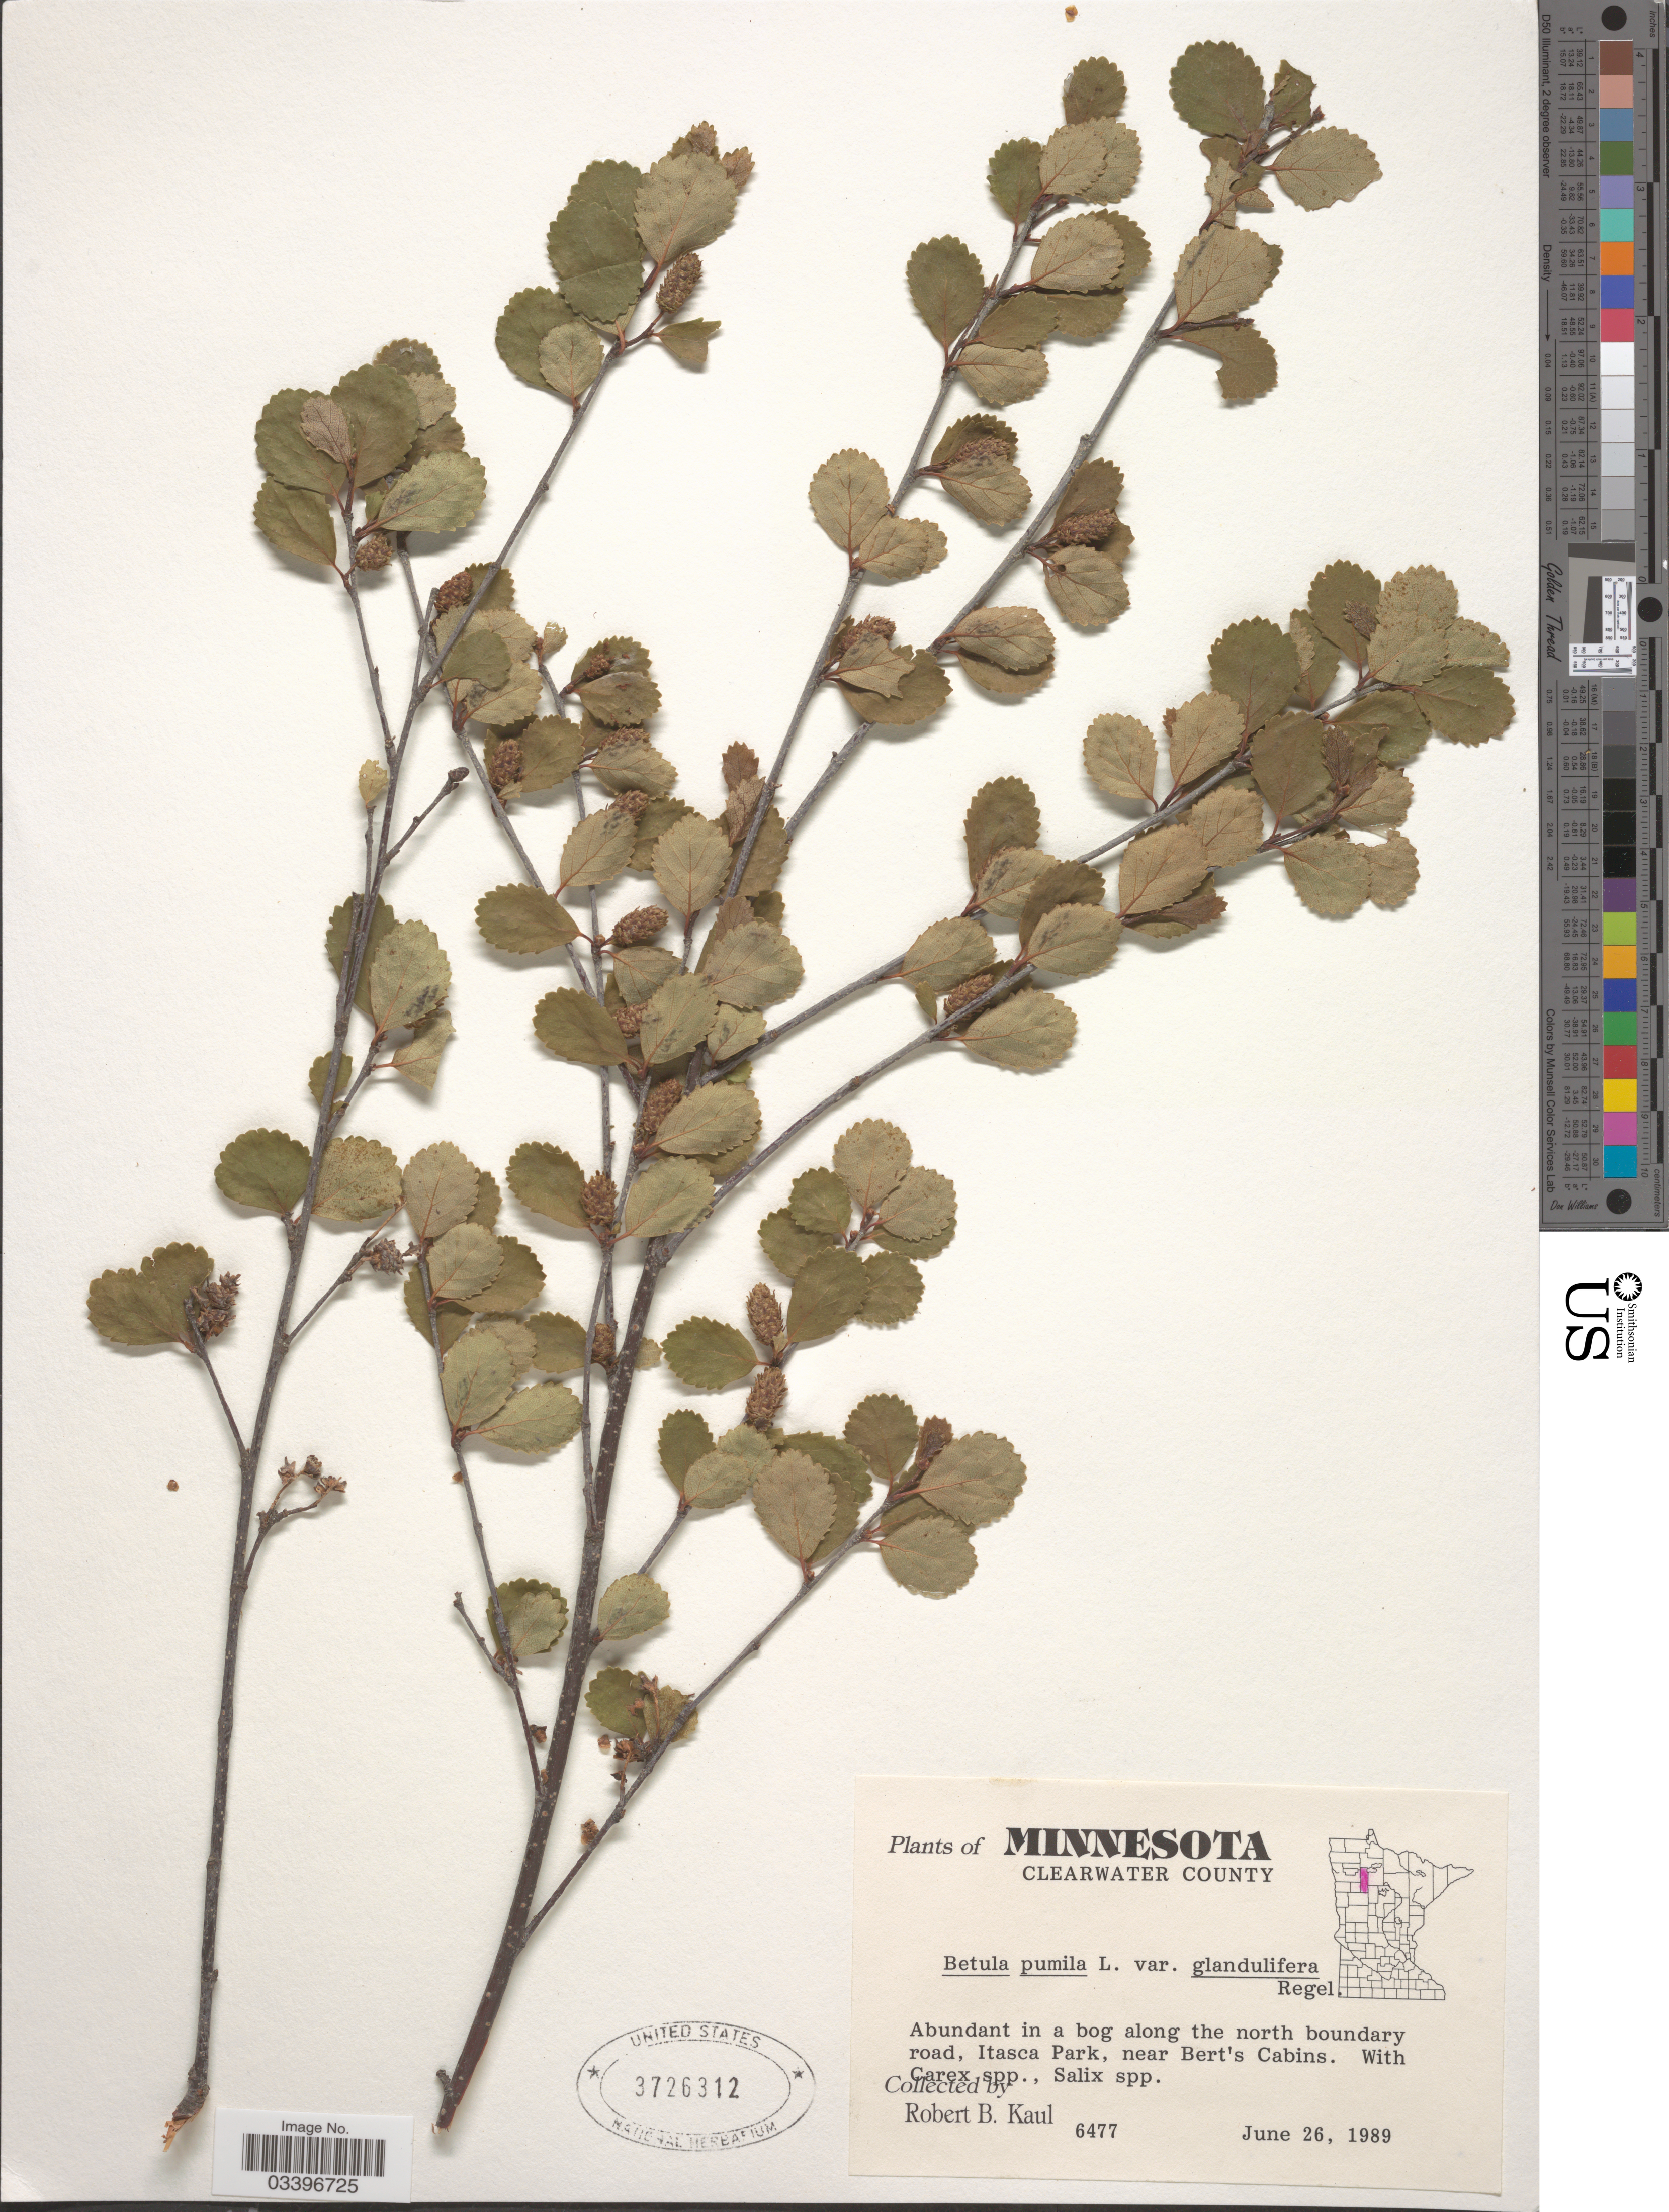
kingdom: Plantae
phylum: Tracheophyta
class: Magnoliopsida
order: Fagales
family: Betulaceae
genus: Betula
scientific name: Betula pumila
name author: L.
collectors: R. Kaul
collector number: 6477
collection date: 1989-06-26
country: United States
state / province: Minnesota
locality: Clearwater County. Abundant in a bog along the north boundary road, Itasca Park, near Bert's Cabins.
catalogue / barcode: US 3726312